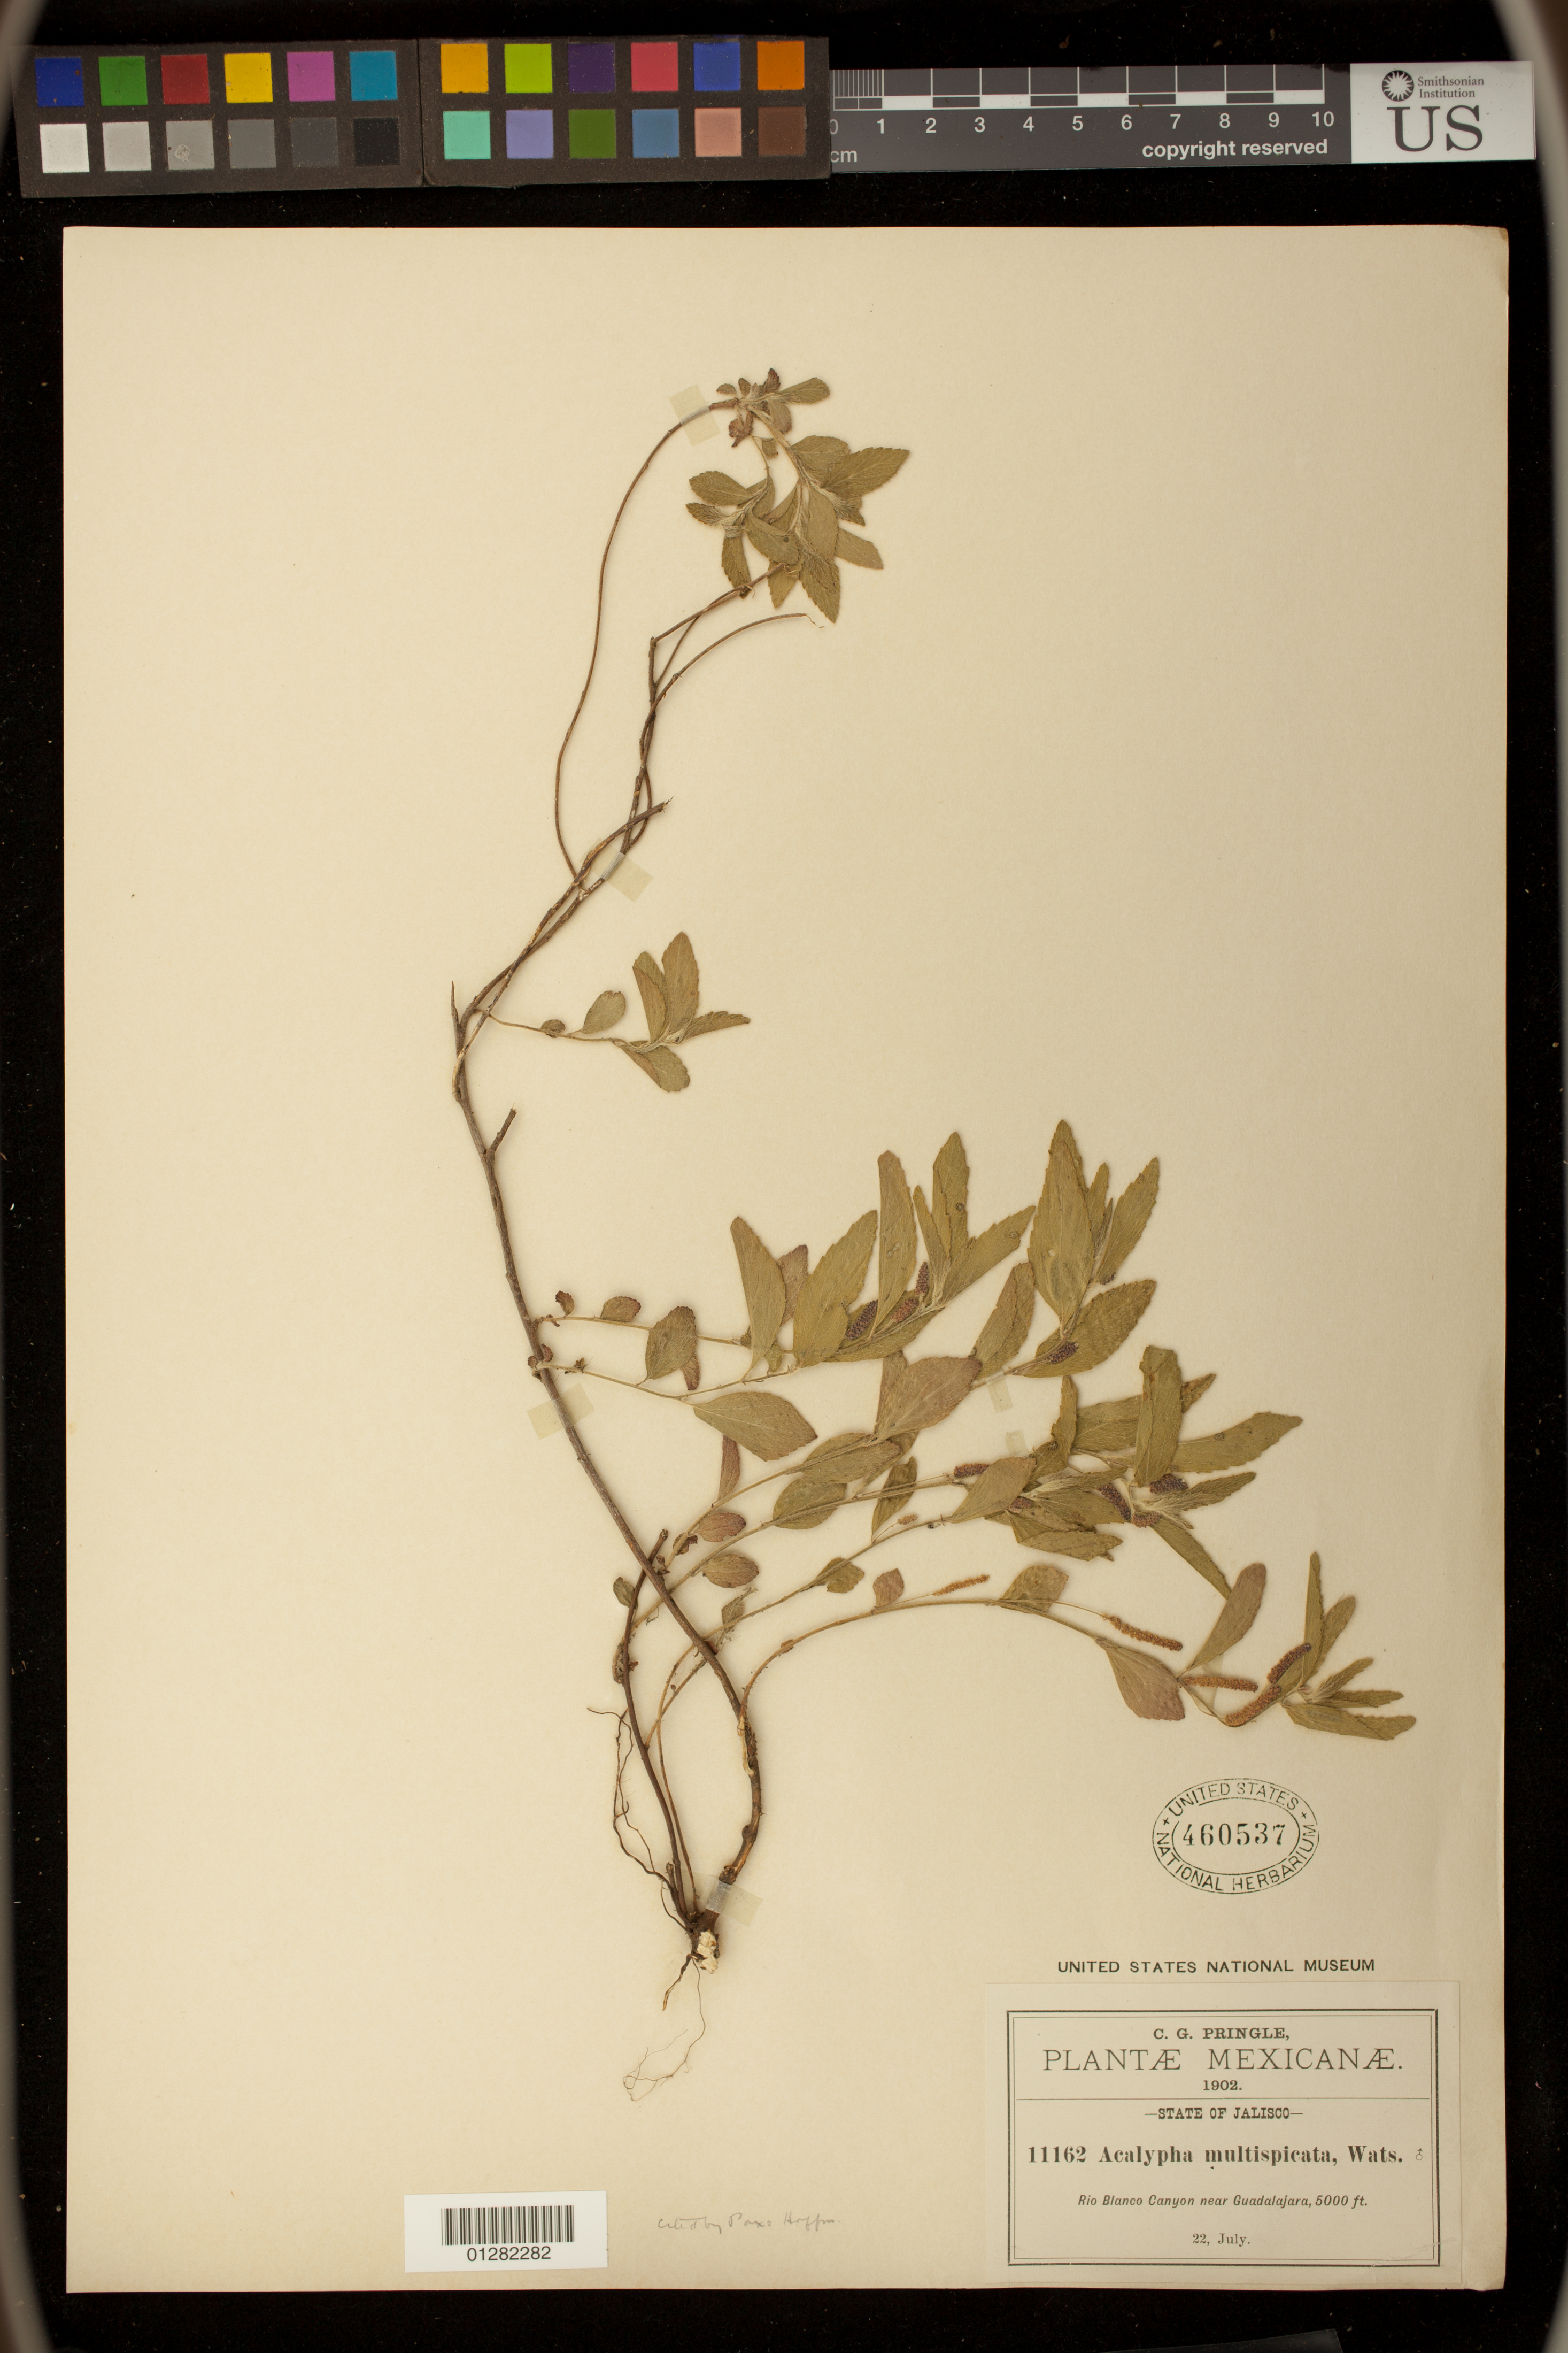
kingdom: Plantae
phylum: Tracheophyta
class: Magnoliopsida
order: Malpighiales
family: Euphorbiaceae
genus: Acalypha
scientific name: Acalypha multispicata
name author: S. Watson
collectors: P. C. Standley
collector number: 11162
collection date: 1902-07-22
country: Mexico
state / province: Jalisco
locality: Rio Blanco Canyon near Guadalajara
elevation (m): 1524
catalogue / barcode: US 460537